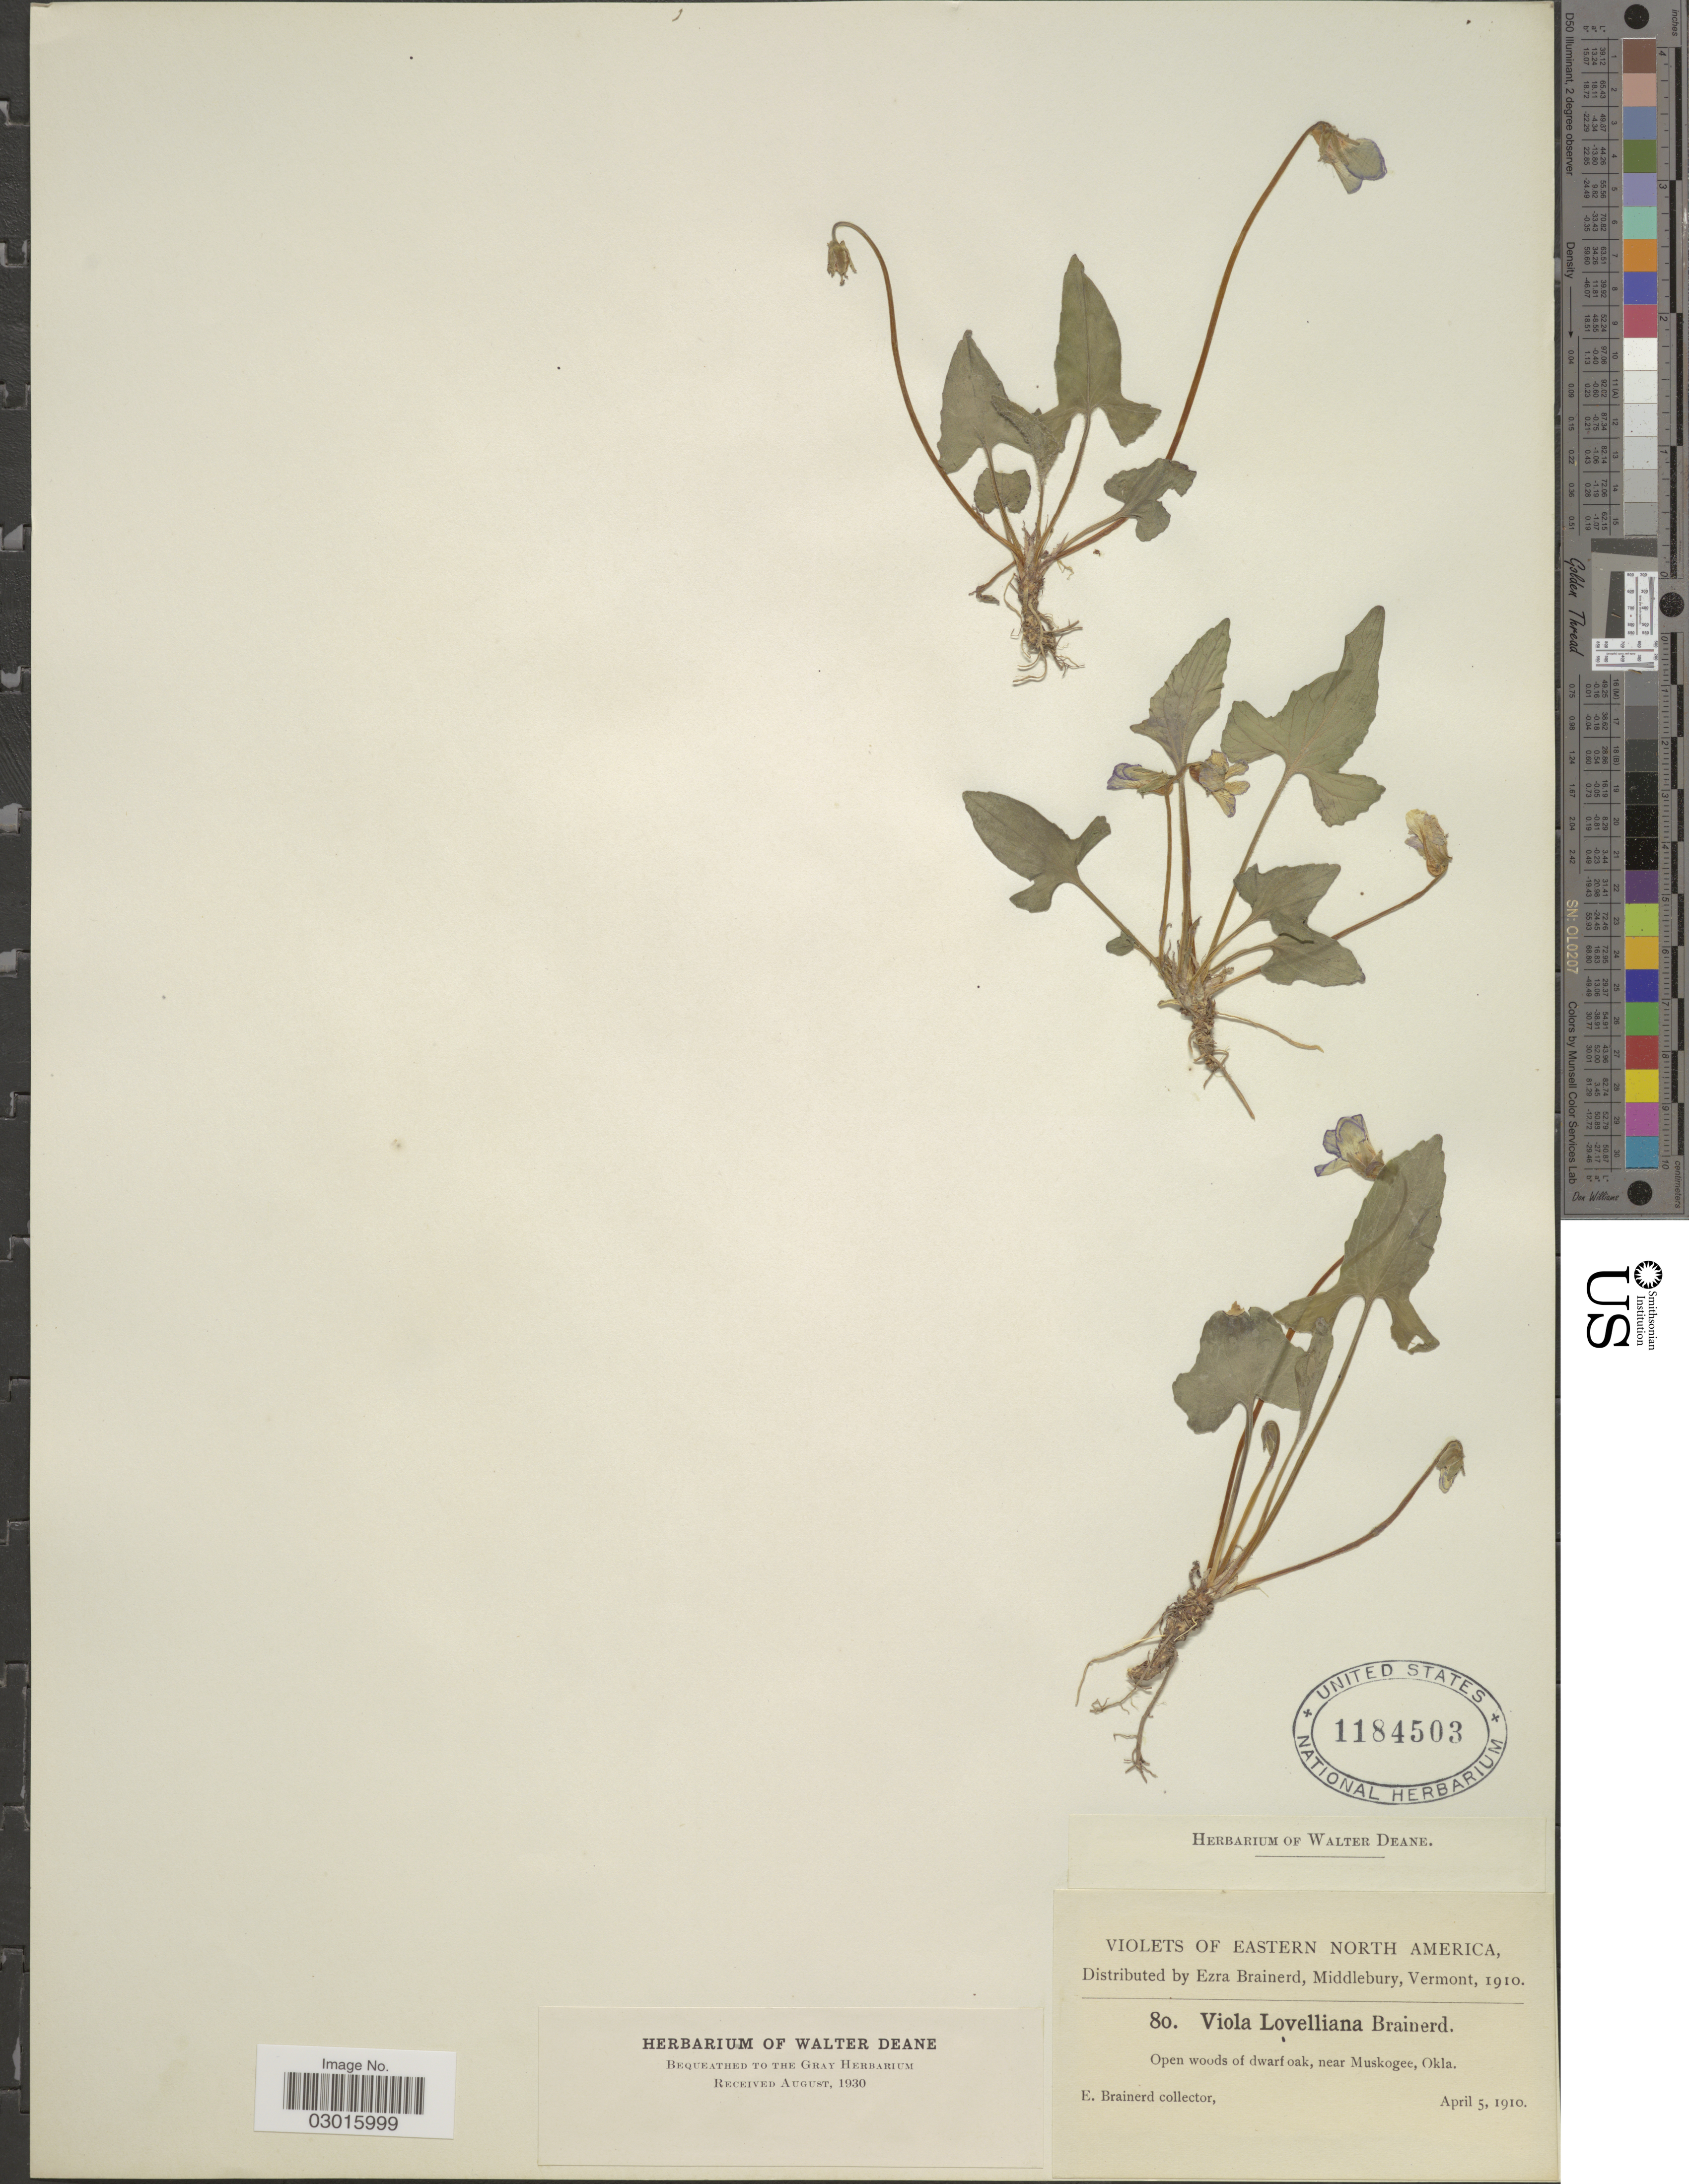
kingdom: Plantae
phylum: Tracheophyta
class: Magnoliopsida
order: Malpighiales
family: Violaceae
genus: Viola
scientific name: Viola lovelliana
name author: Brainerd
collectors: E. Brainerd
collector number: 80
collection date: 1910-04-05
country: United States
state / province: Oklahoma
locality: Eastern North America, Open woods of dwarf oak, near Muskogee.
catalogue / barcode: US 1184503